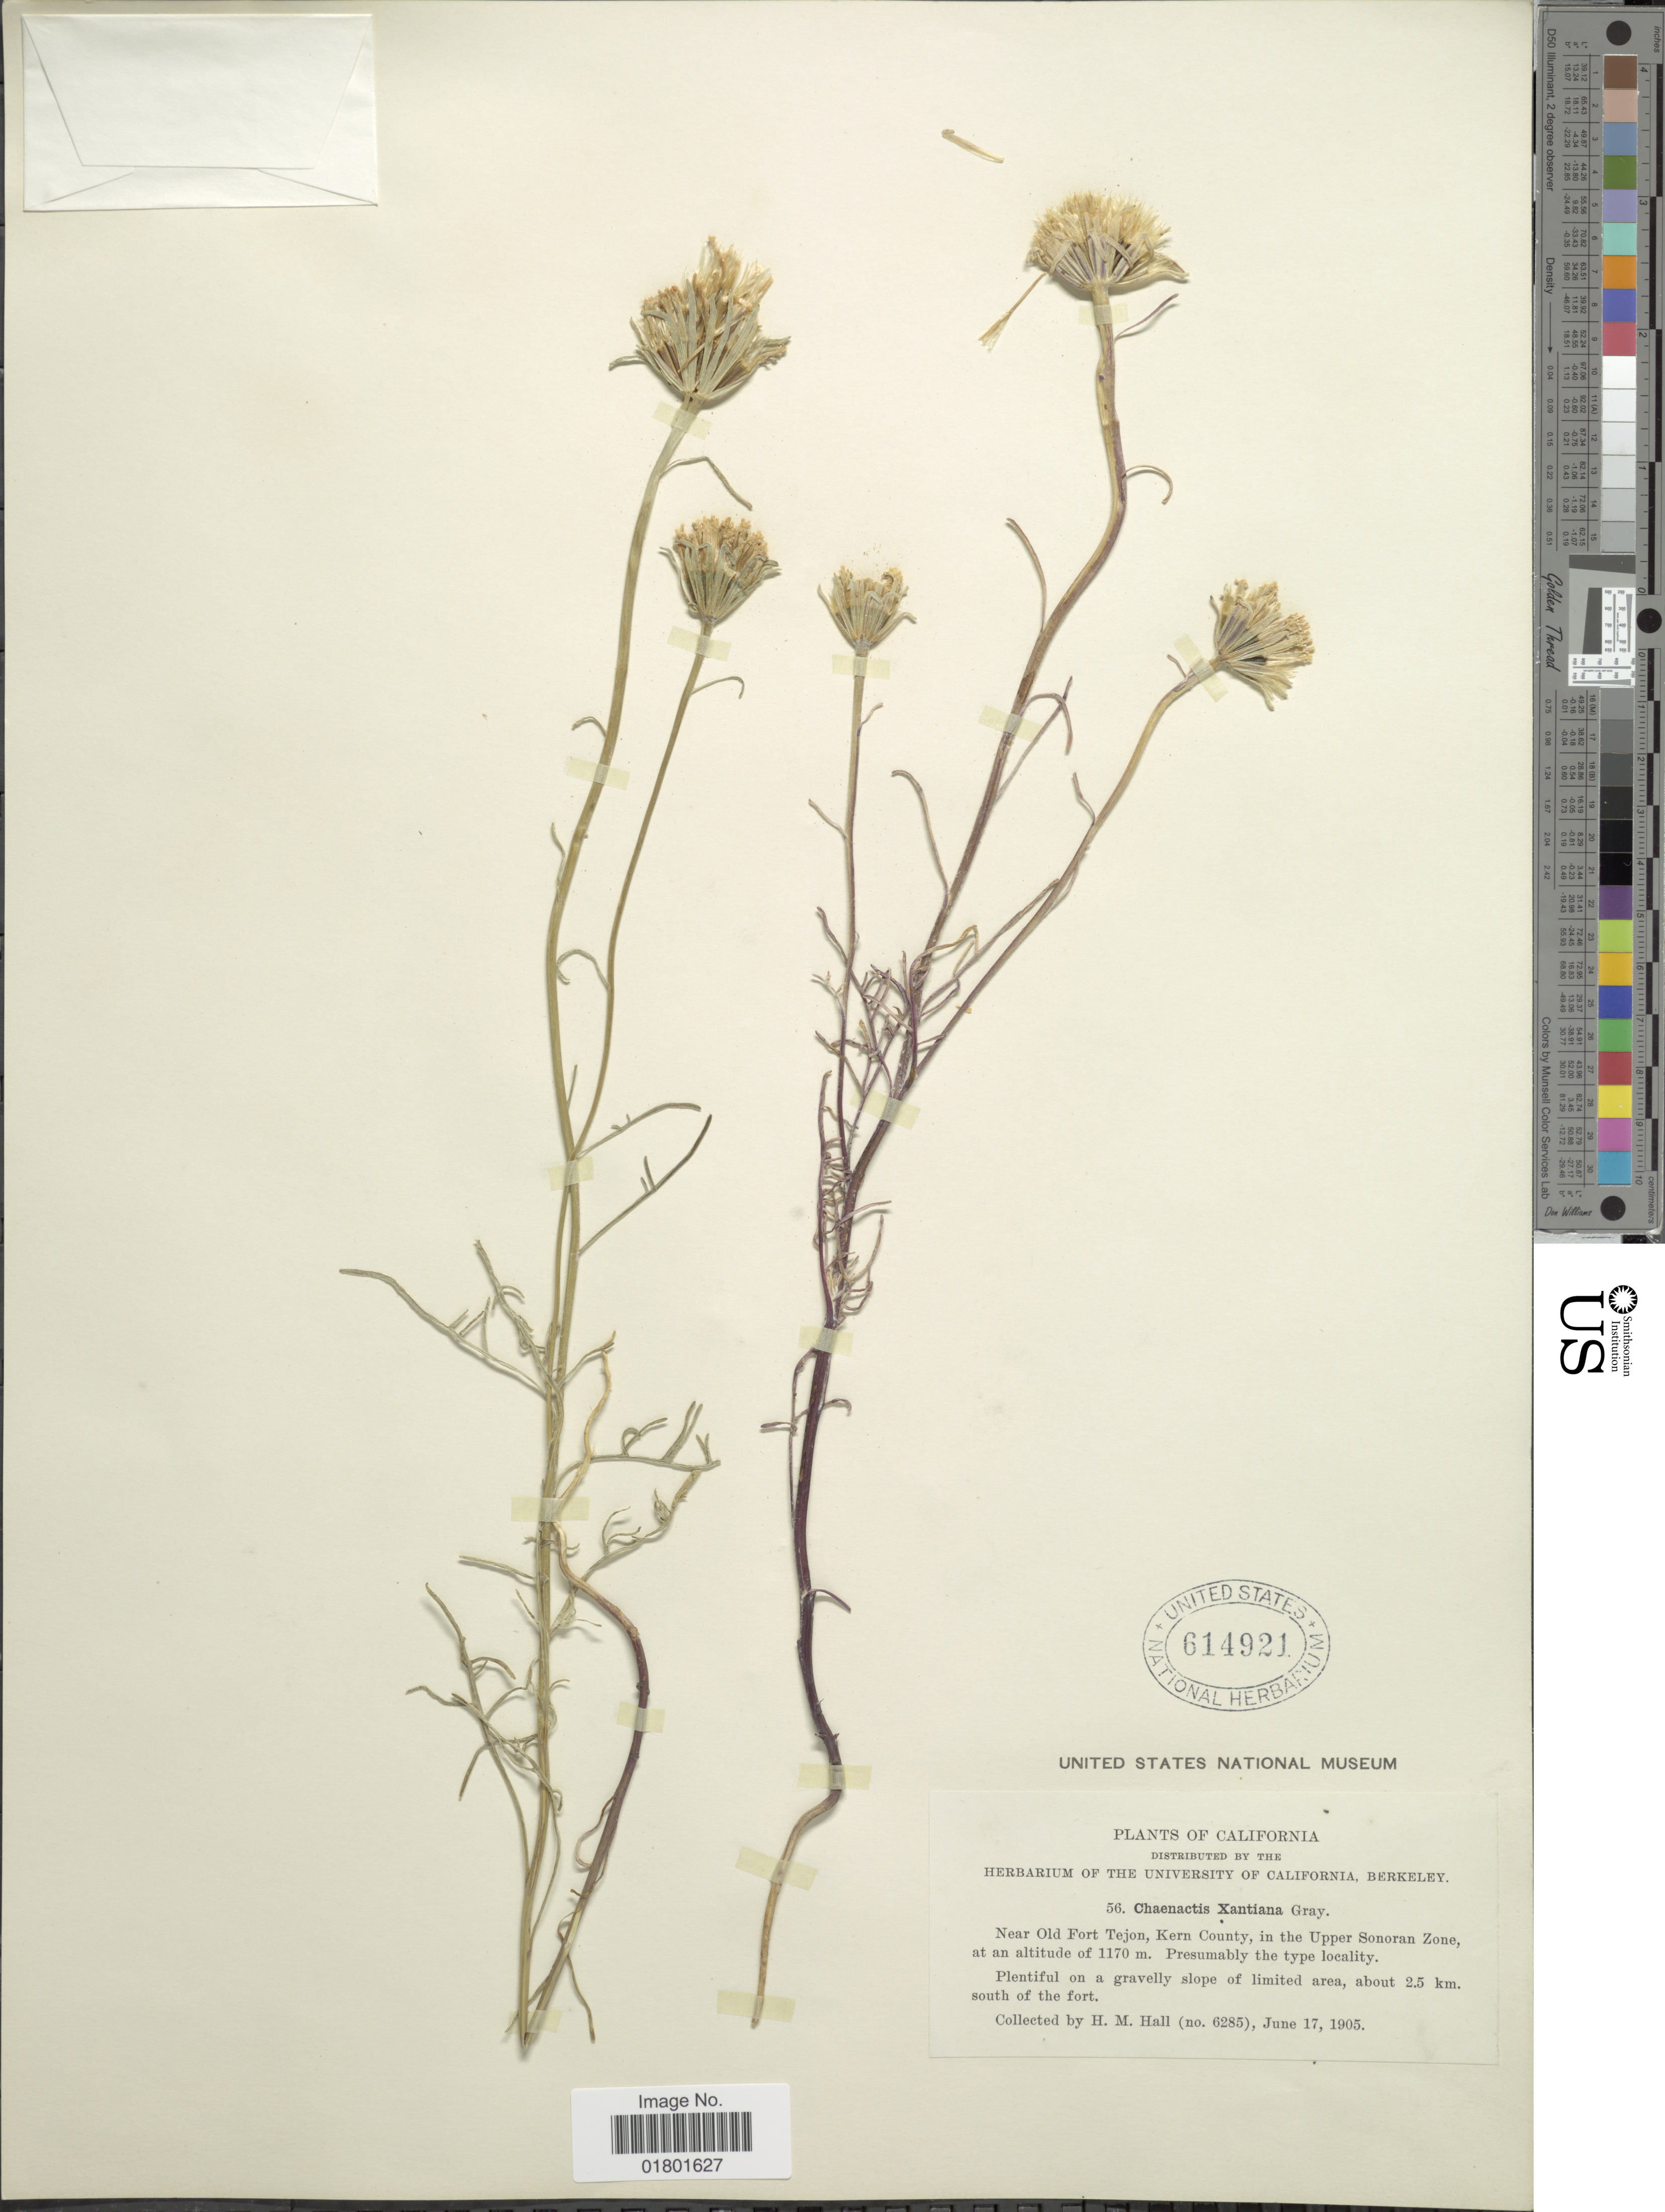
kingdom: Plantae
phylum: Tracheophyta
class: Magnoliopsida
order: Asterales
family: Asteraceae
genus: Chaenactis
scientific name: Chaenactis xantiana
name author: A. Gray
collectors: H. M. Hall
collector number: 6285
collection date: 1905-06-17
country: United States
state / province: California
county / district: Kern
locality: Near Old Fort Tejon, Kern County, in the Upper Sonoran Zone, about 2.5 km south of the fort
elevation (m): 1170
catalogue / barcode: US 614921